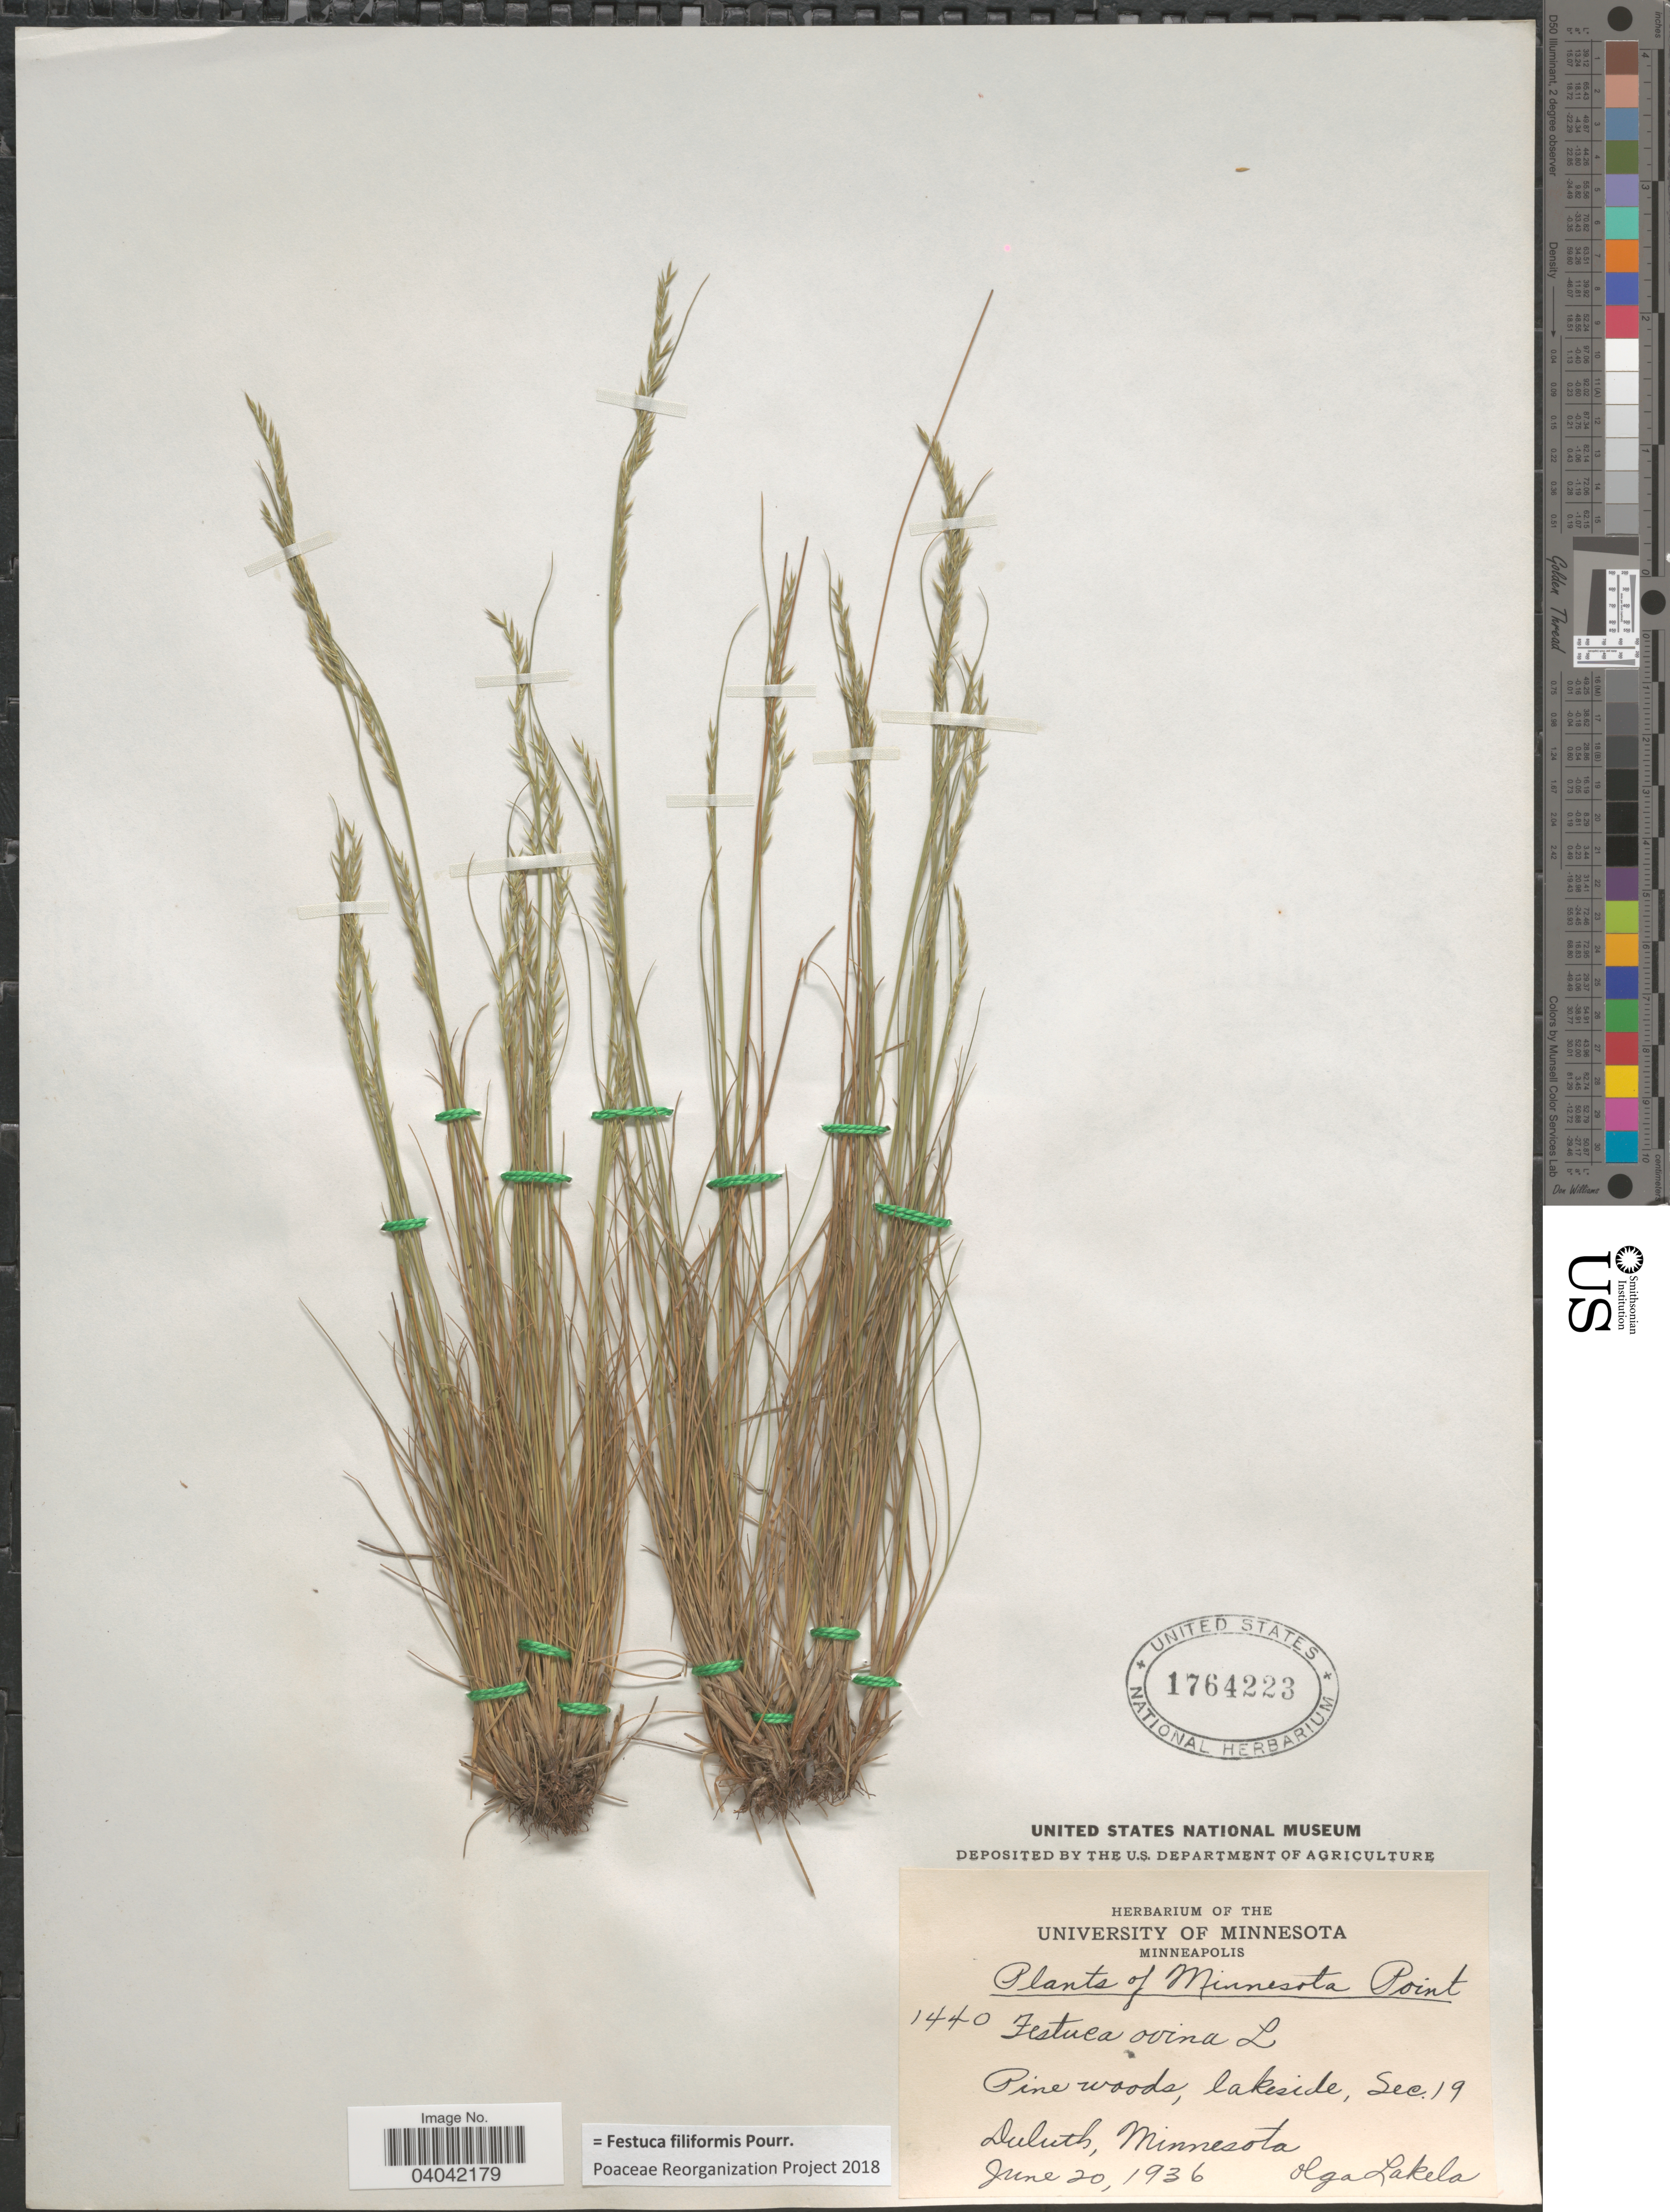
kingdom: Plantae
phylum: Tracheophyta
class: Liliopsida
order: Poales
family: Poaceae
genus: Festuca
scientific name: Festuca filiformis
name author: Pourr.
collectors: O. K. Lakela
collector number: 1440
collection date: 1936-06-20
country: United States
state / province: Minnesota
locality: Minnesota Point. Pine woods, lakeside, Sec.19. Duluth.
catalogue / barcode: US 1764223